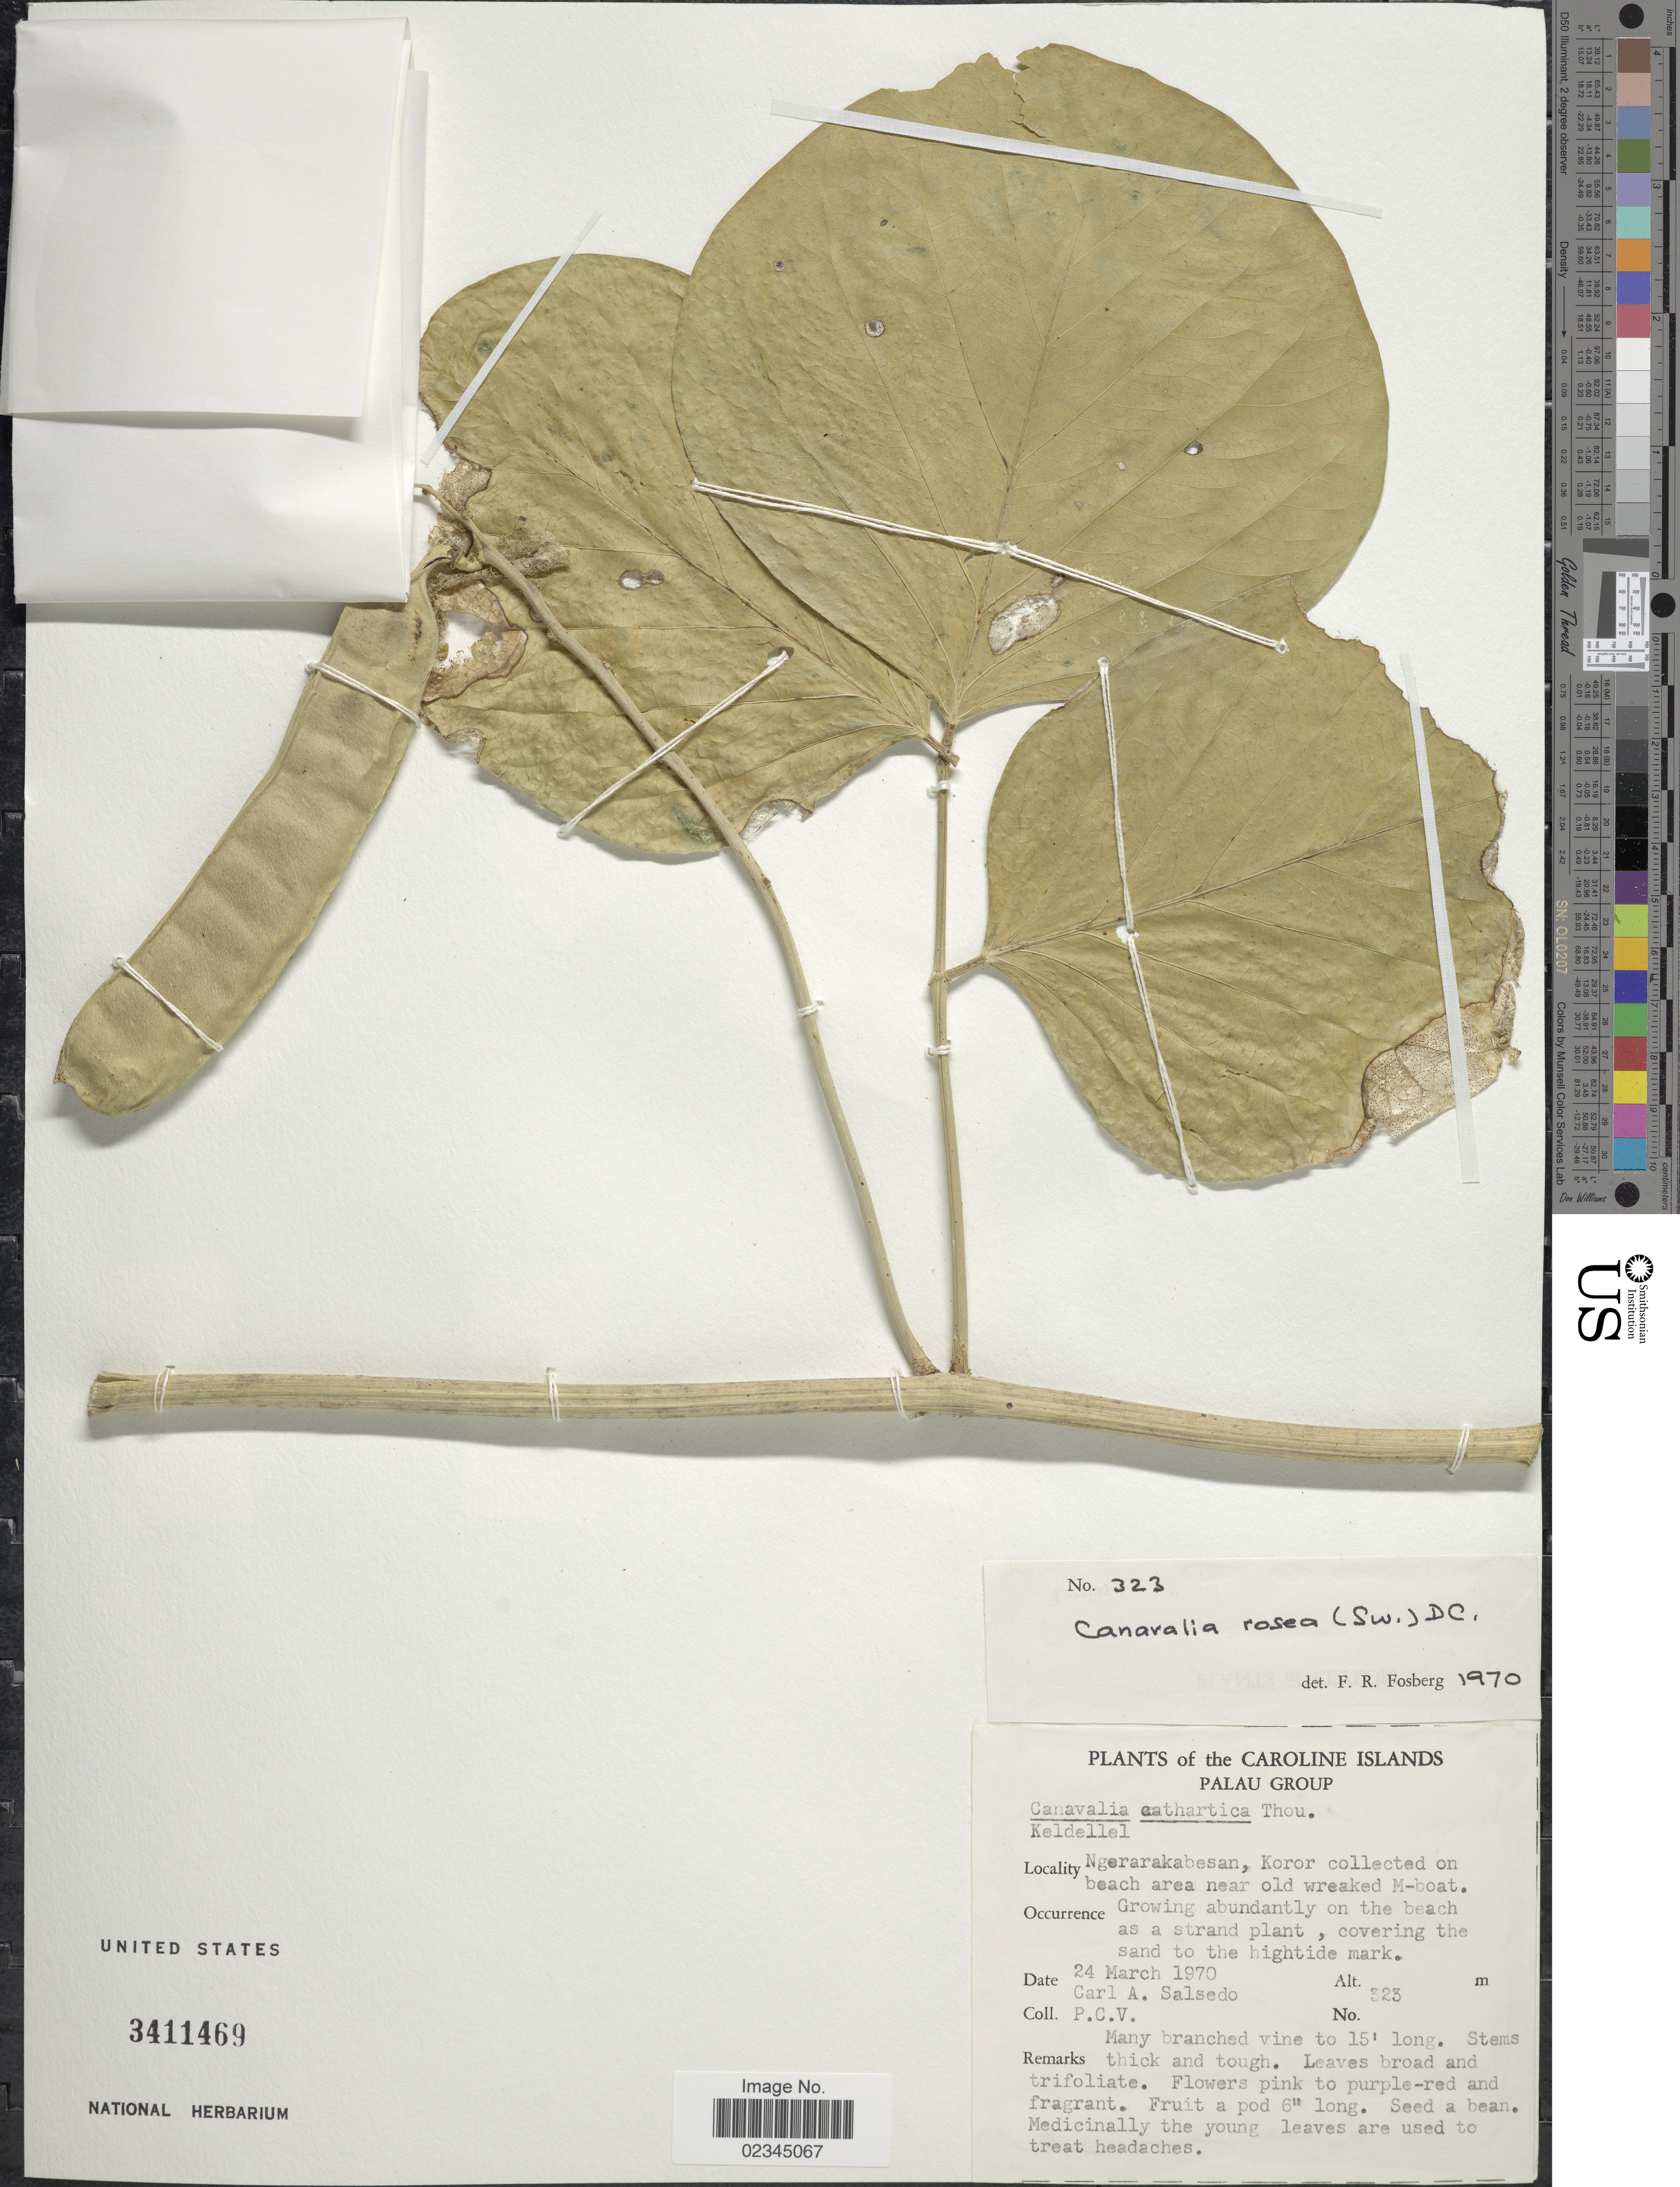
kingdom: Plantae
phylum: Tracheophyta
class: Magnoliopsida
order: Fabales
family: Fabaceae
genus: Canavalia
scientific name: Canavalia rosea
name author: (Sw.) DC.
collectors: C.A. Salsedo & P.C.V.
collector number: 323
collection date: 1970-03-24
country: Palau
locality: Caroline Islands. Palau Group. Ngerarakabesan, Koror collected on beach area near old wreaked M-boat.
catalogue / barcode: US 3411469